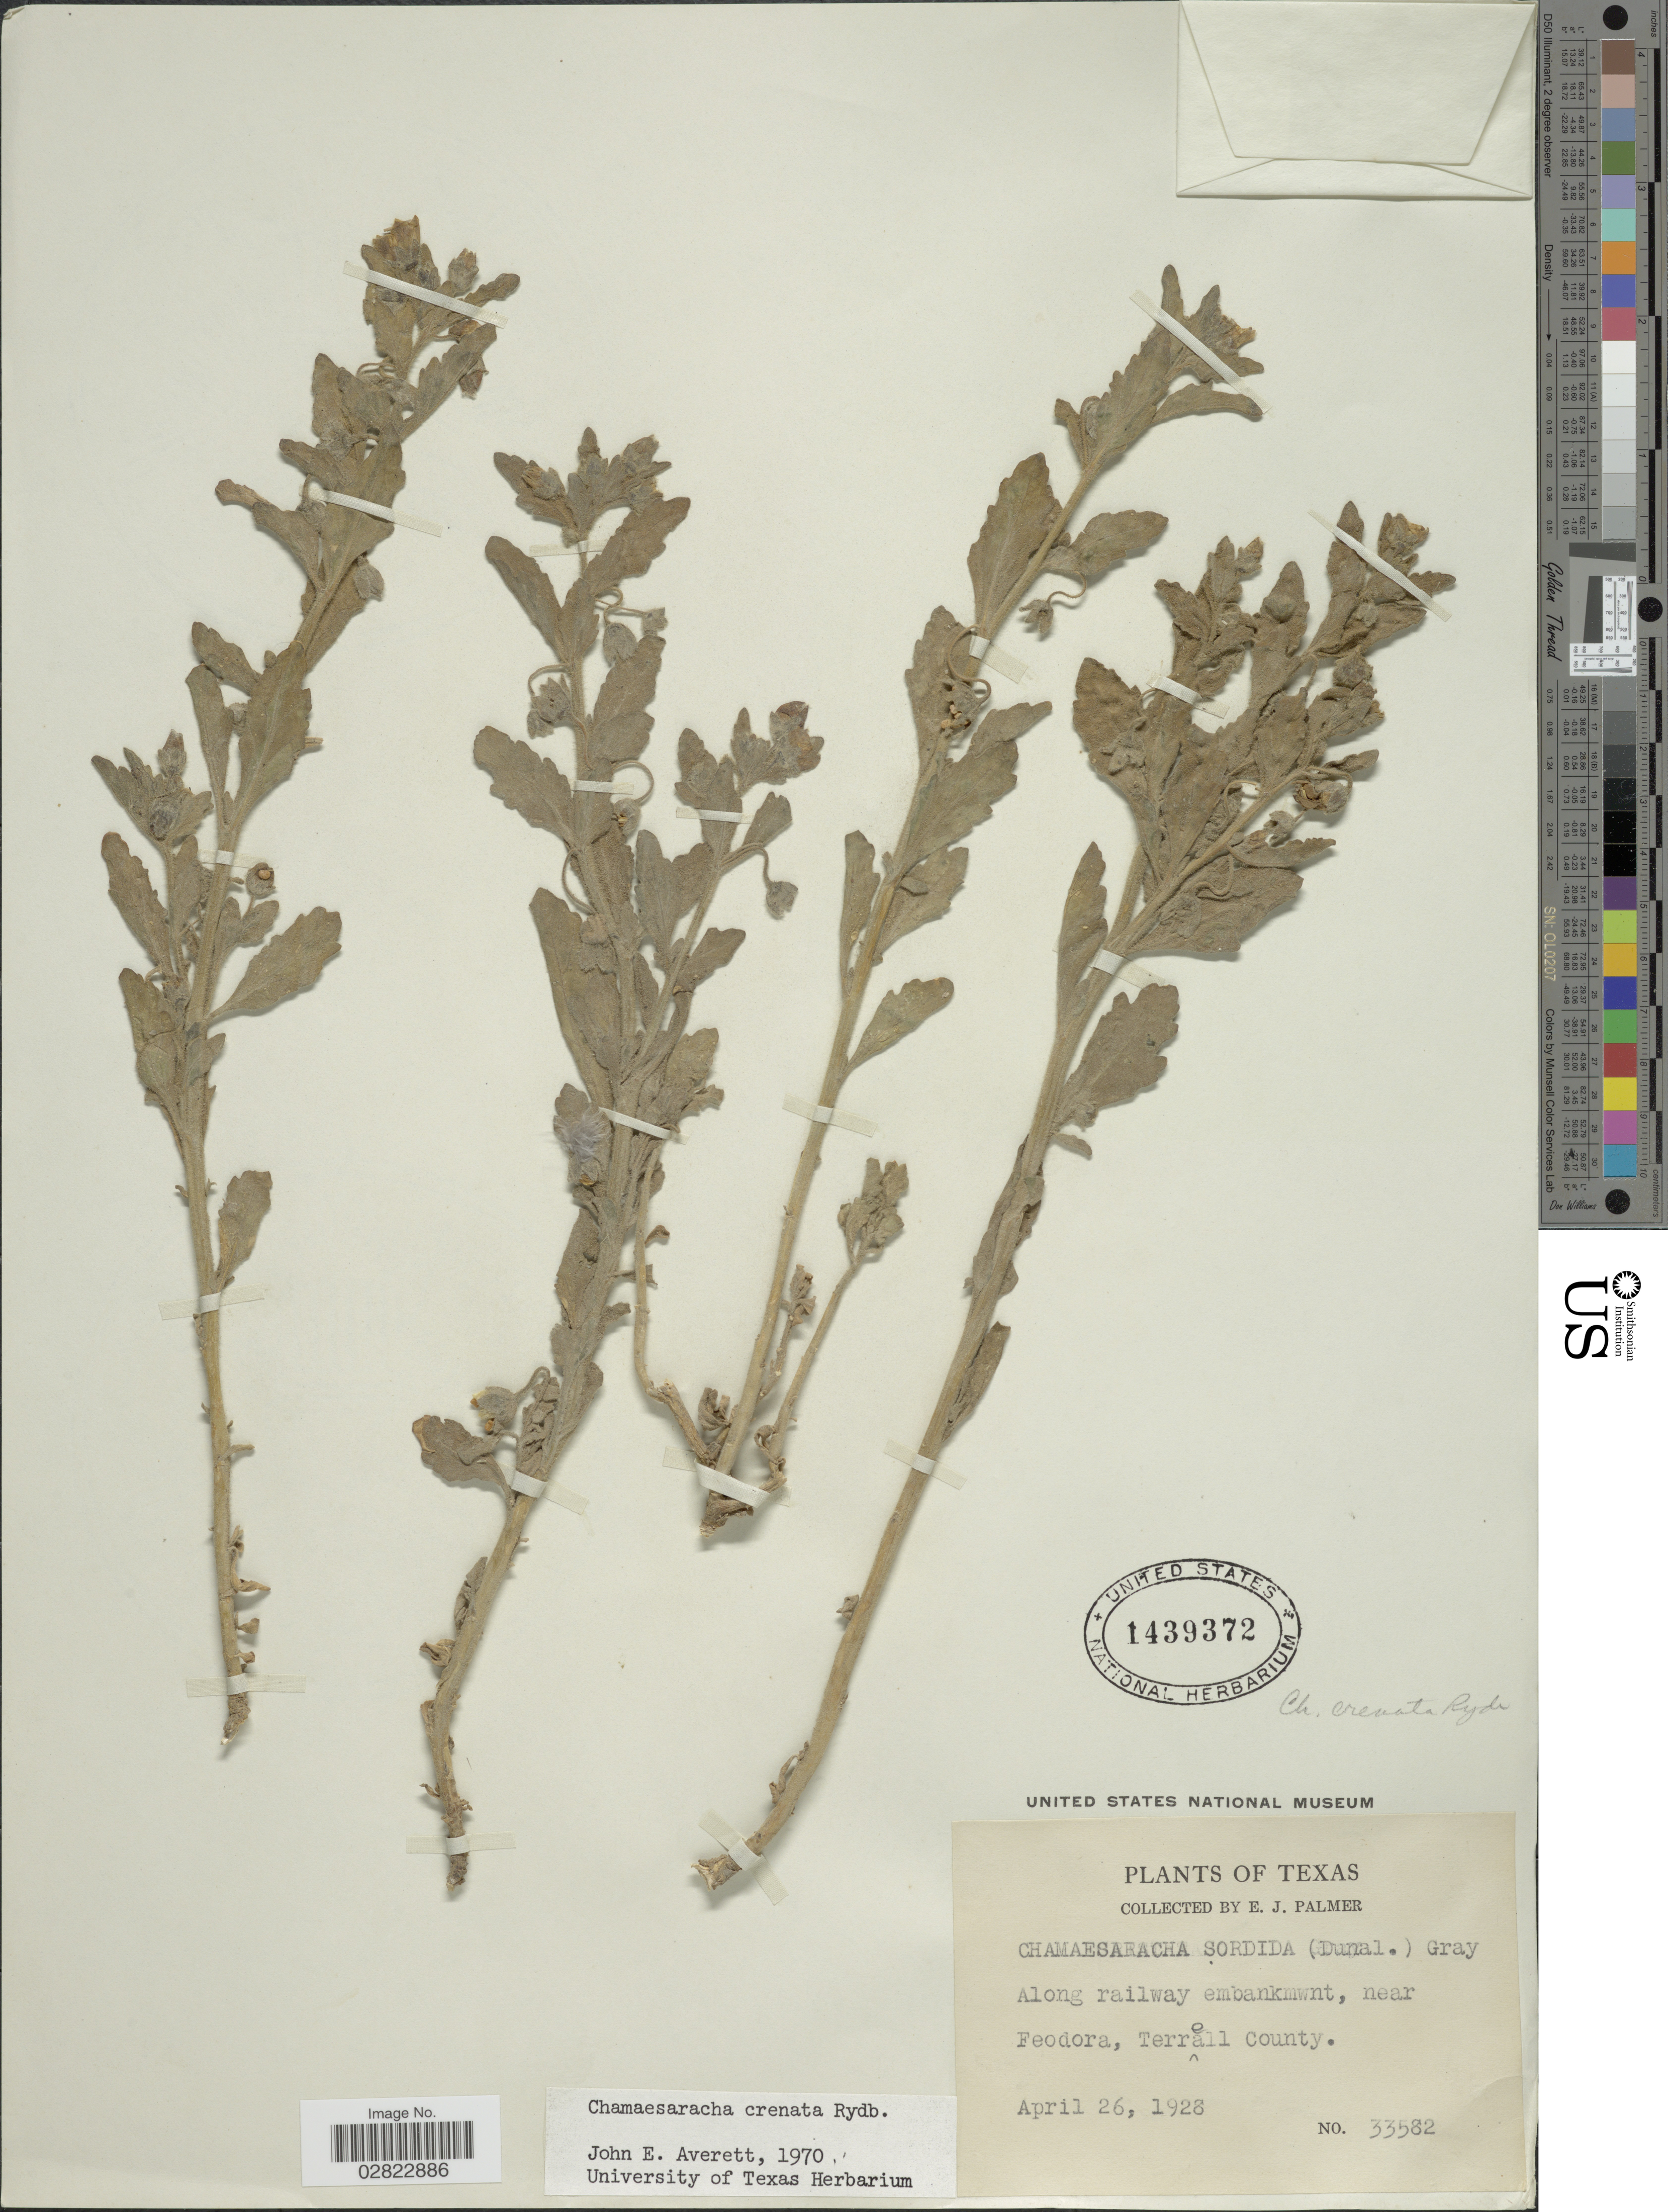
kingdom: Plantae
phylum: Tracheophyta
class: Magnoliopsida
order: Solanales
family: Solanaceae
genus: Chamaesaracha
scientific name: Chamaesaracha crenata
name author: Rydb.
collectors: E. J. Palmer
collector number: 33582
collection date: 1928-04-26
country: United States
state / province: Texas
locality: Along railway embankmwnt, near Feodora, Terrell County.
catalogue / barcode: US 1439372